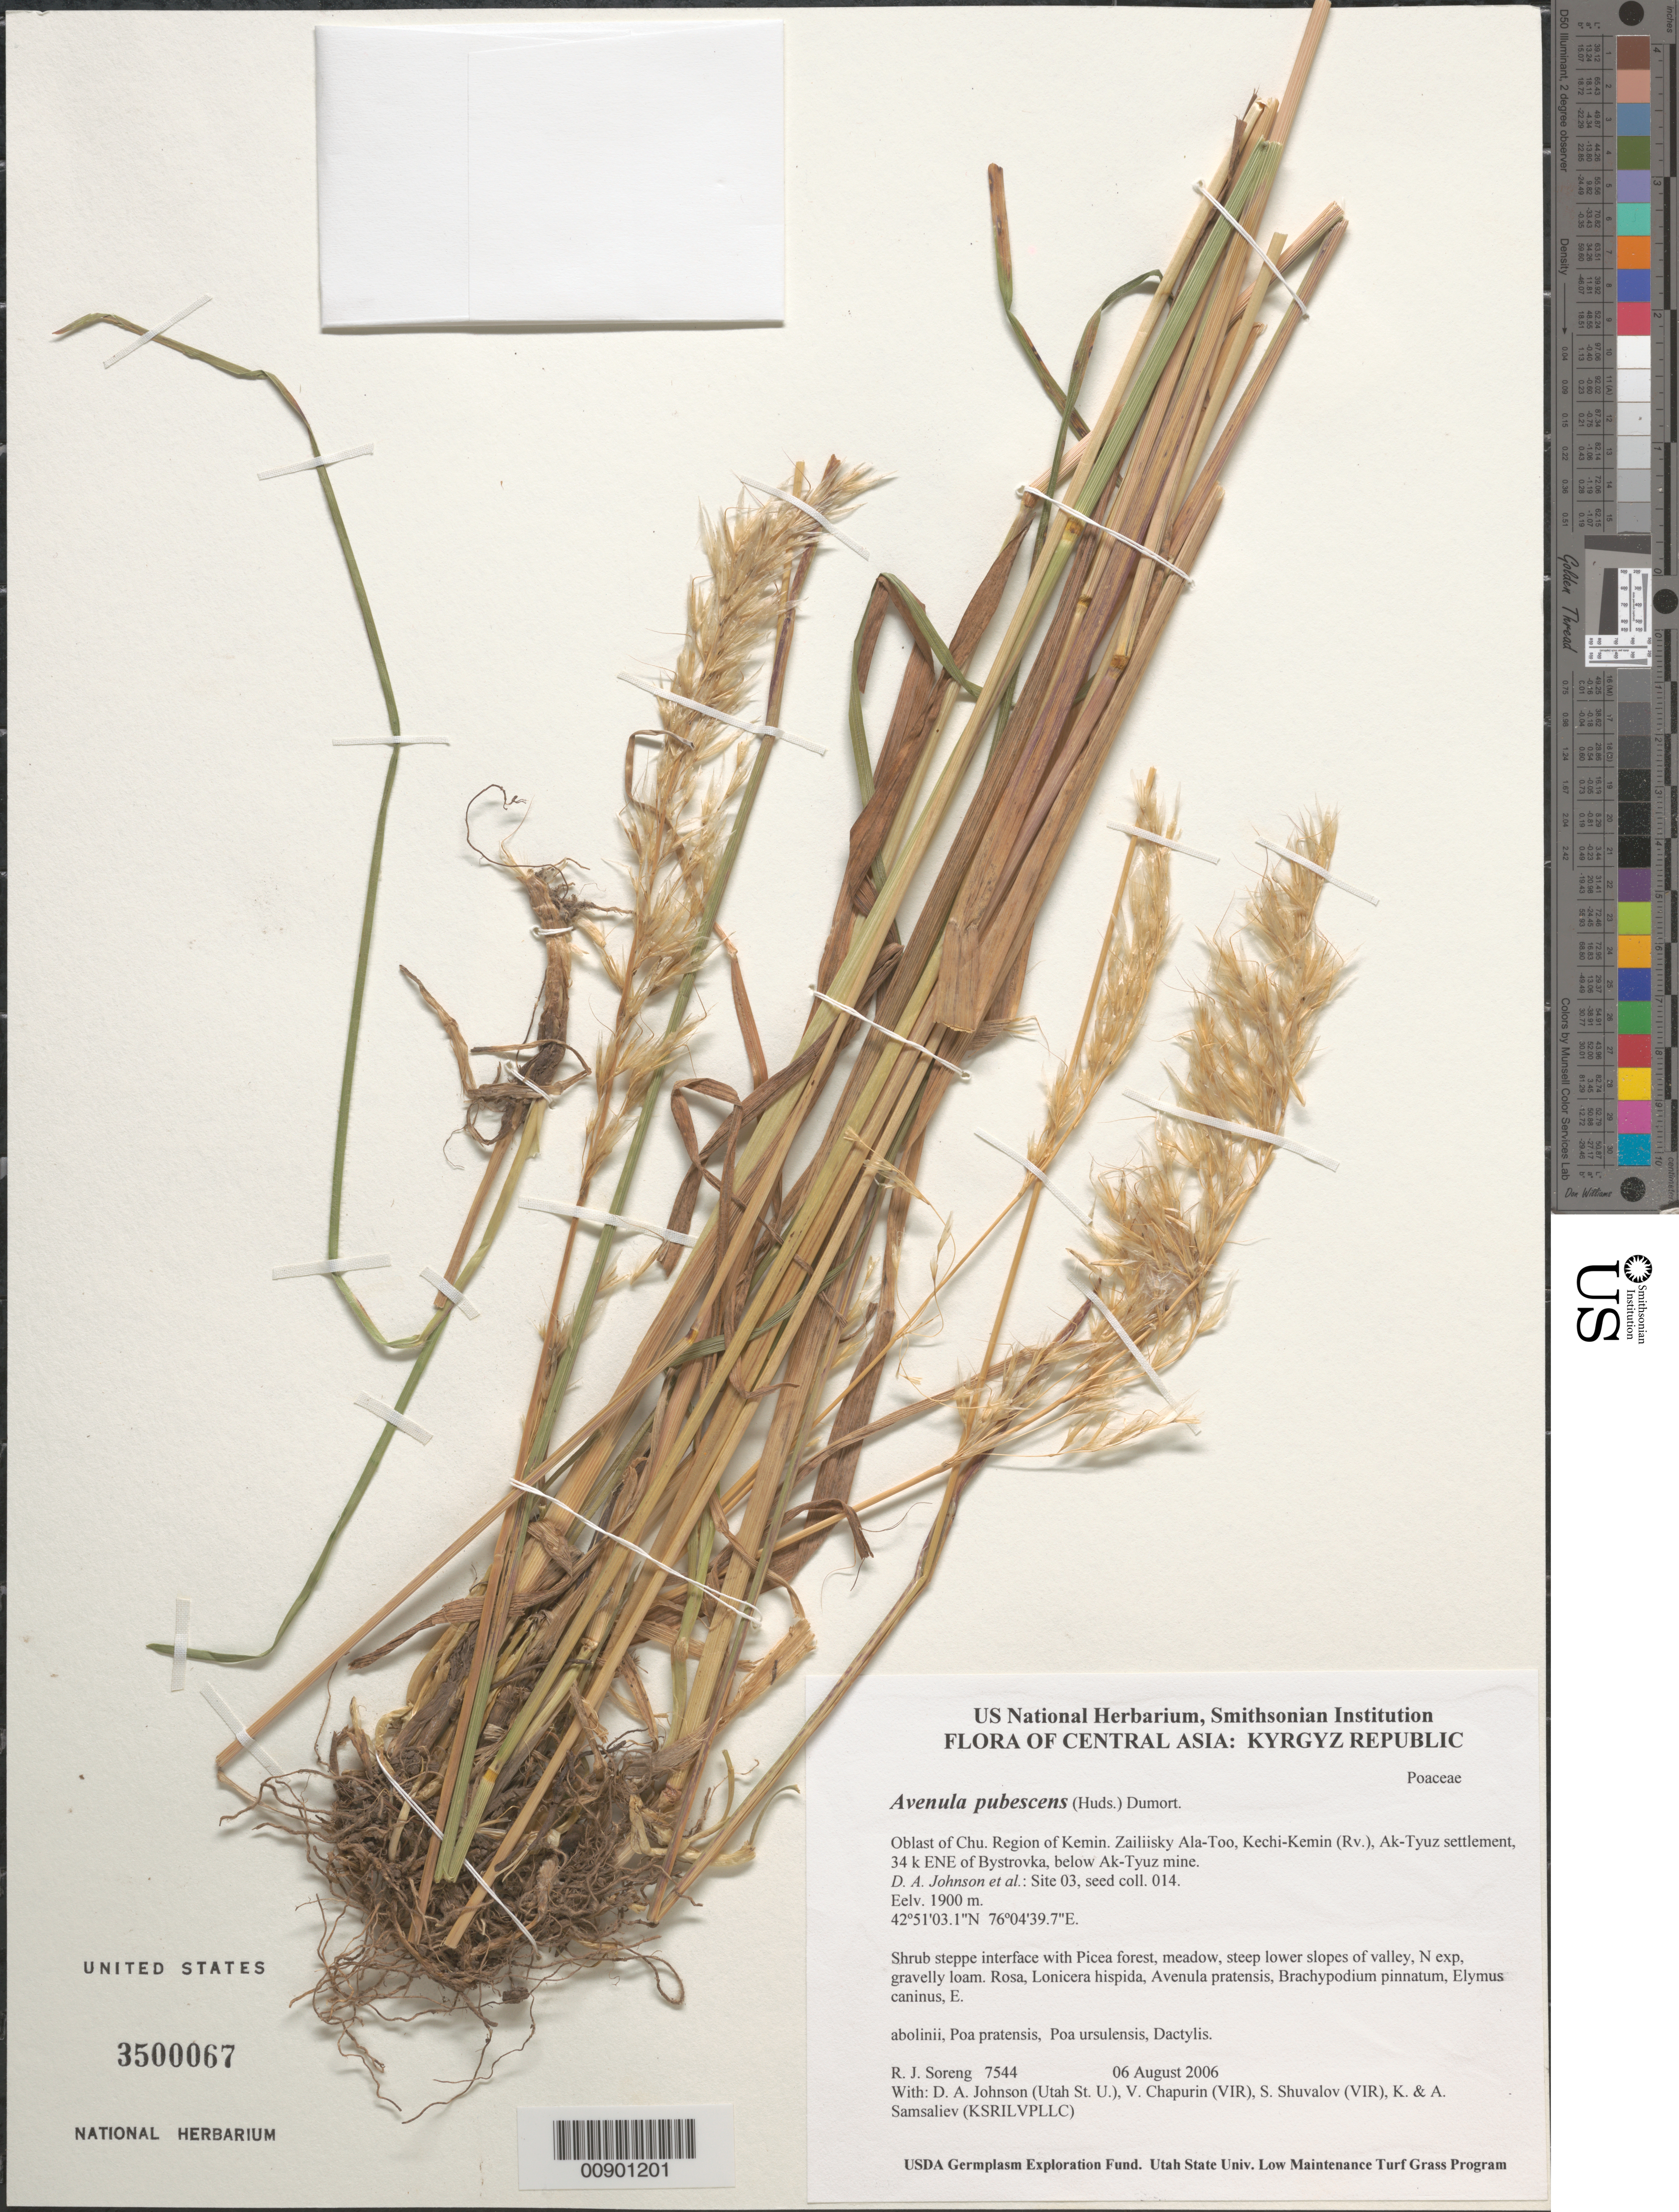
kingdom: Plantae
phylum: Tracheophyta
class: Liliopsida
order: Poales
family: Poaceae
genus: Avenula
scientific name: Avenula pubescens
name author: (Huds.) Dumort.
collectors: R. J. Soreng, D. Johnson, S. Shuvalov, V. Chapurin, K. Samsaliev & A. Samsaliev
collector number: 7544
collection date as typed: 06 Aug 2006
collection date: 2006-08-06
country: Kyrgyzstan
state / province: Chu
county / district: Kemin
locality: Zailiisky Ala-Too, Kechi-Kemin (Rv.), Ak-Tyuz settlement, 34 km ENE of Bystrovka, below Ak-Tyuz mine.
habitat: Shrub steppe interface with Picea forest, meadow, steep lower slopes of valley, N exp, gravelly loam.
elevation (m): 1900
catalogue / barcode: US 3500067